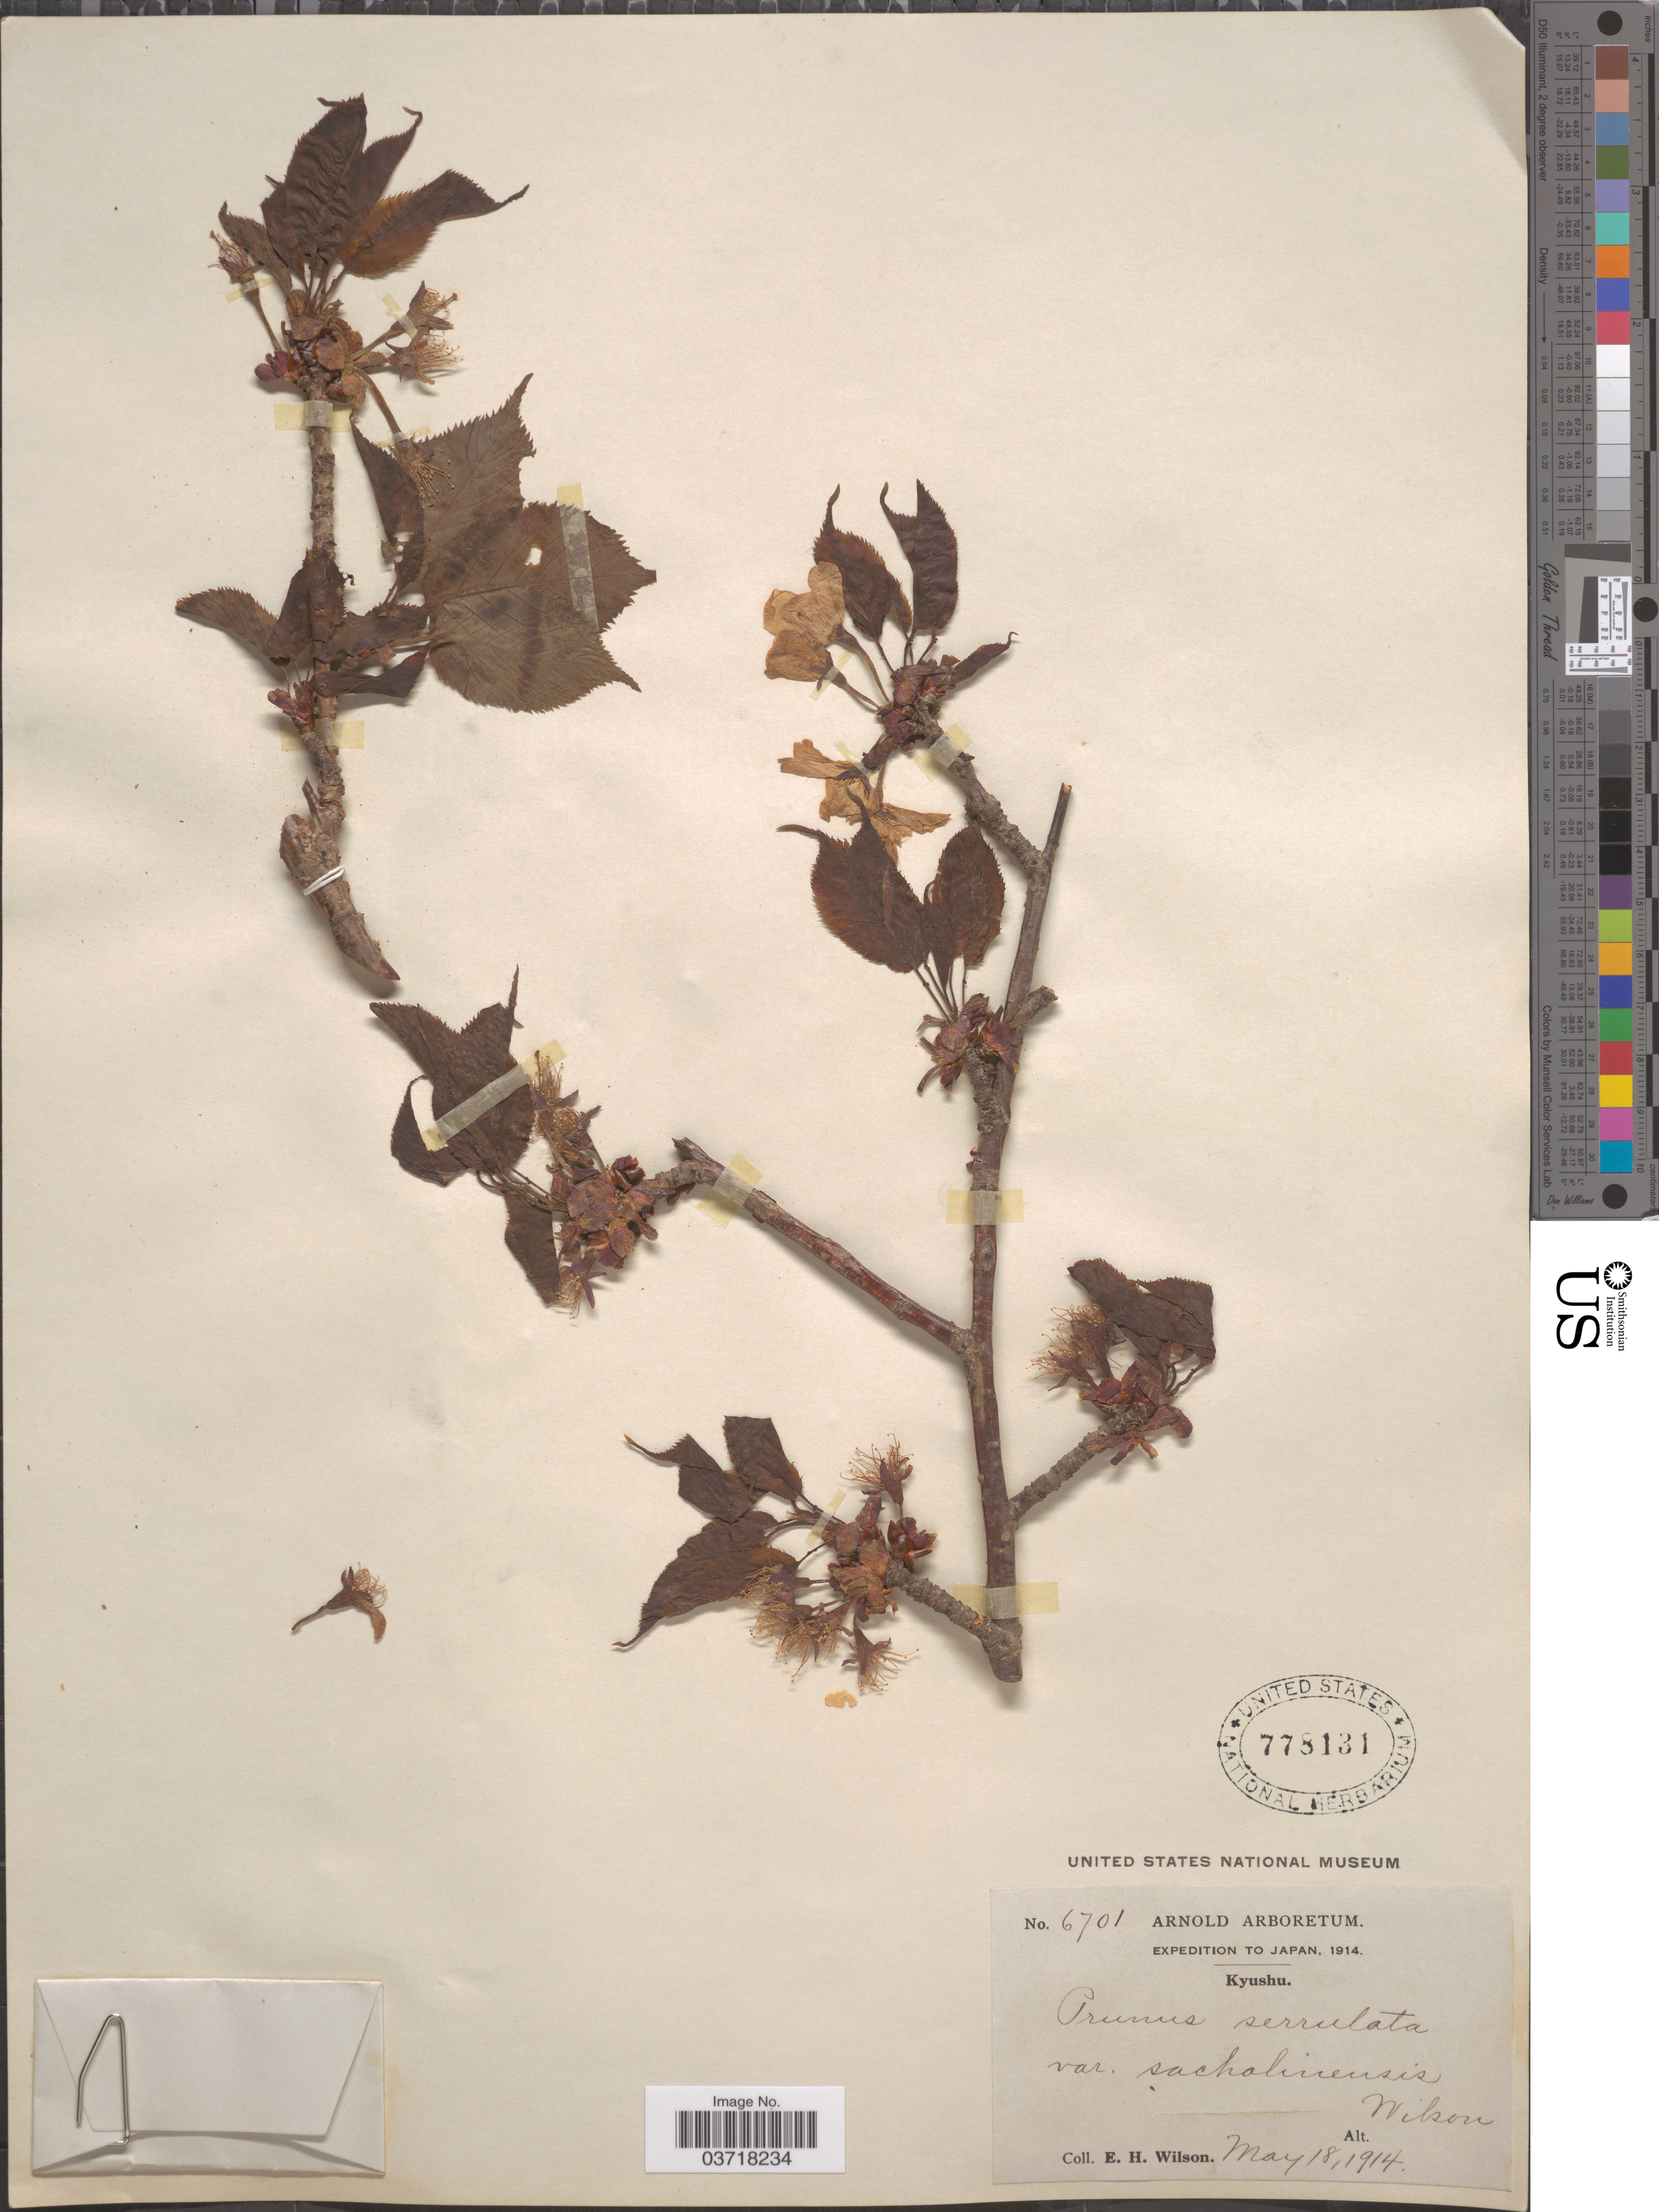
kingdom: Plantae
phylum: Tracheophyta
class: Magnoliopsida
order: Rosales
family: Rosaceae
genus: Prunus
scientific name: Prunus serrulata var. sachalinensis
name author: (F. Schmidt) Makino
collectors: E. Wilson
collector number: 6701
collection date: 1914-05-18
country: Japan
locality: Kyushu.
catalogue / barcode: US 778131